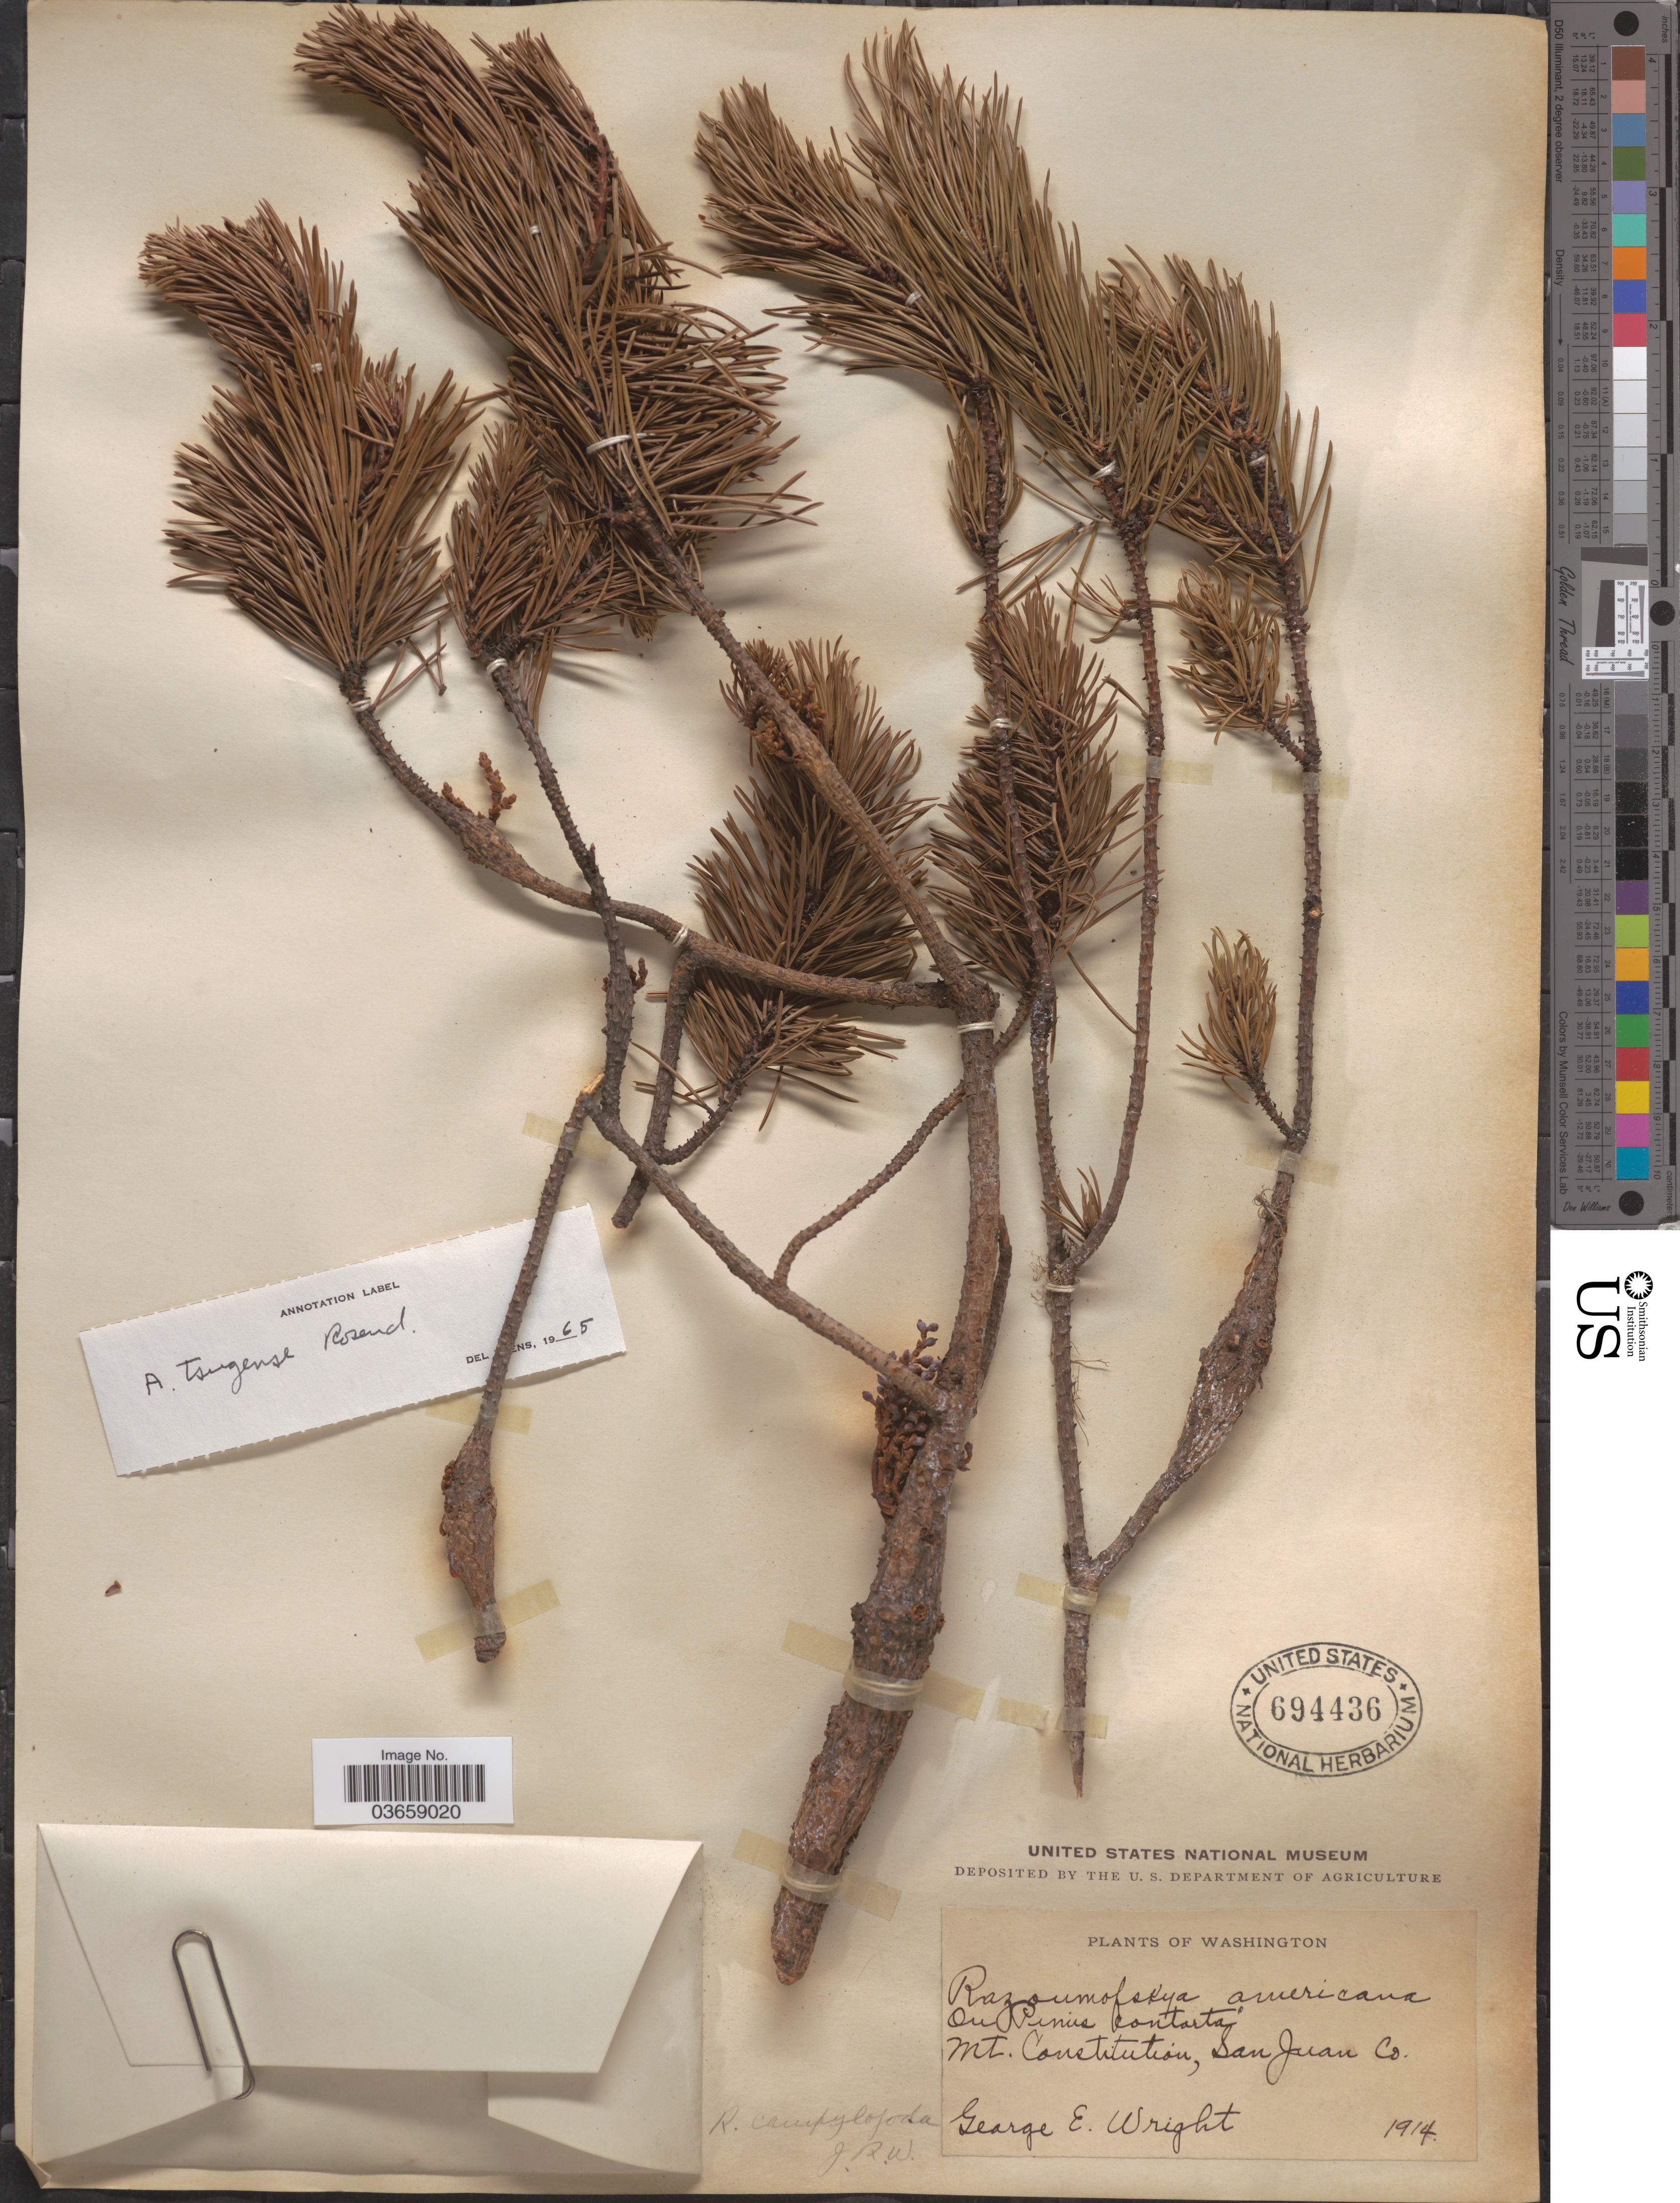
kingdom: Plantae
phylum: Tracheophyta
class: Magnoliopsida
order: Santalales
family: Viscaceae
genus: Arceuthobium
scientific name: Arceuthobium tsugense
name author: (Rosend.) G.N. Jones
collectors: G. Wright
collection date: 1914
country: United States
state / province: Washington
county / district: San Juan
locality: Mt. Constitution, San Juan Co.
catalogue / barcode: US 694436